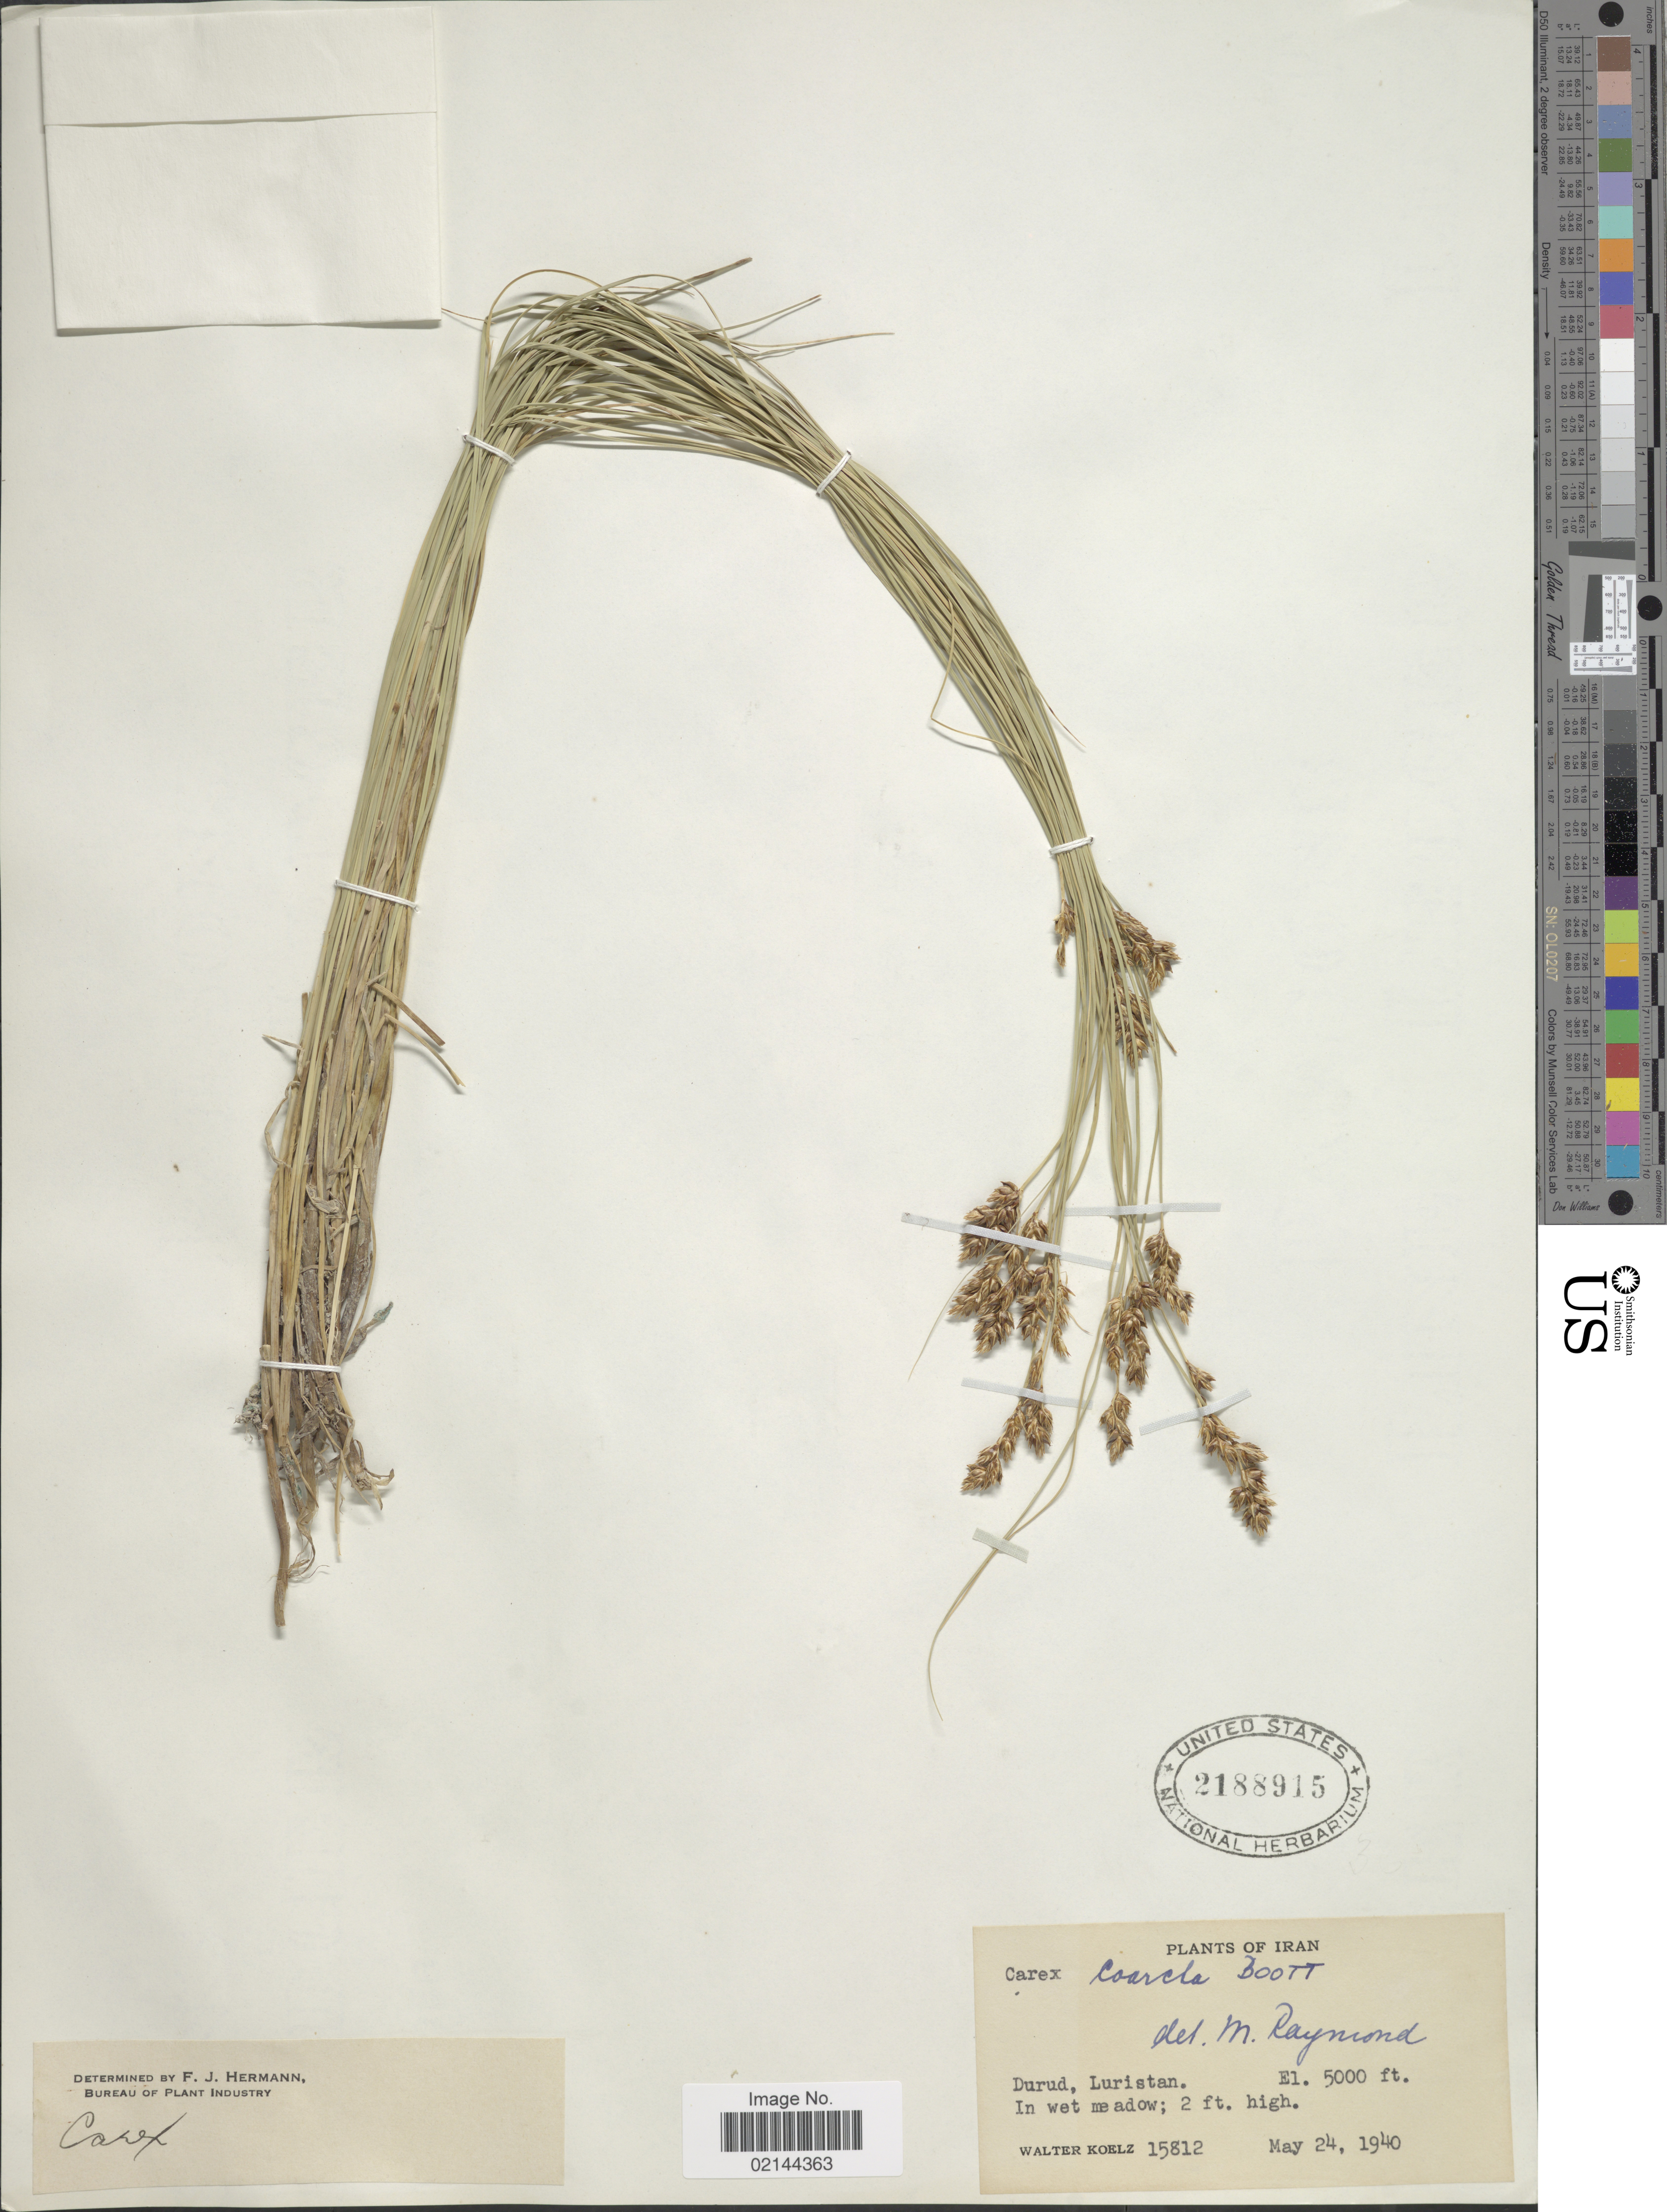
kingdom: Plantae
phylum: Tracheophyta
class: Liliopsida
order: Poales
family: Cyperaceae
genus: Carex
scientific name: Carex divisa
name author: Huds.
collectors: W. N. Koelz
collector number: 15812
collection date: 1940-05-24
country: Iran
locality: Durud, Luristan. In wet meadow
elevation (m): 1524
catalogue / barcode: US 2188915